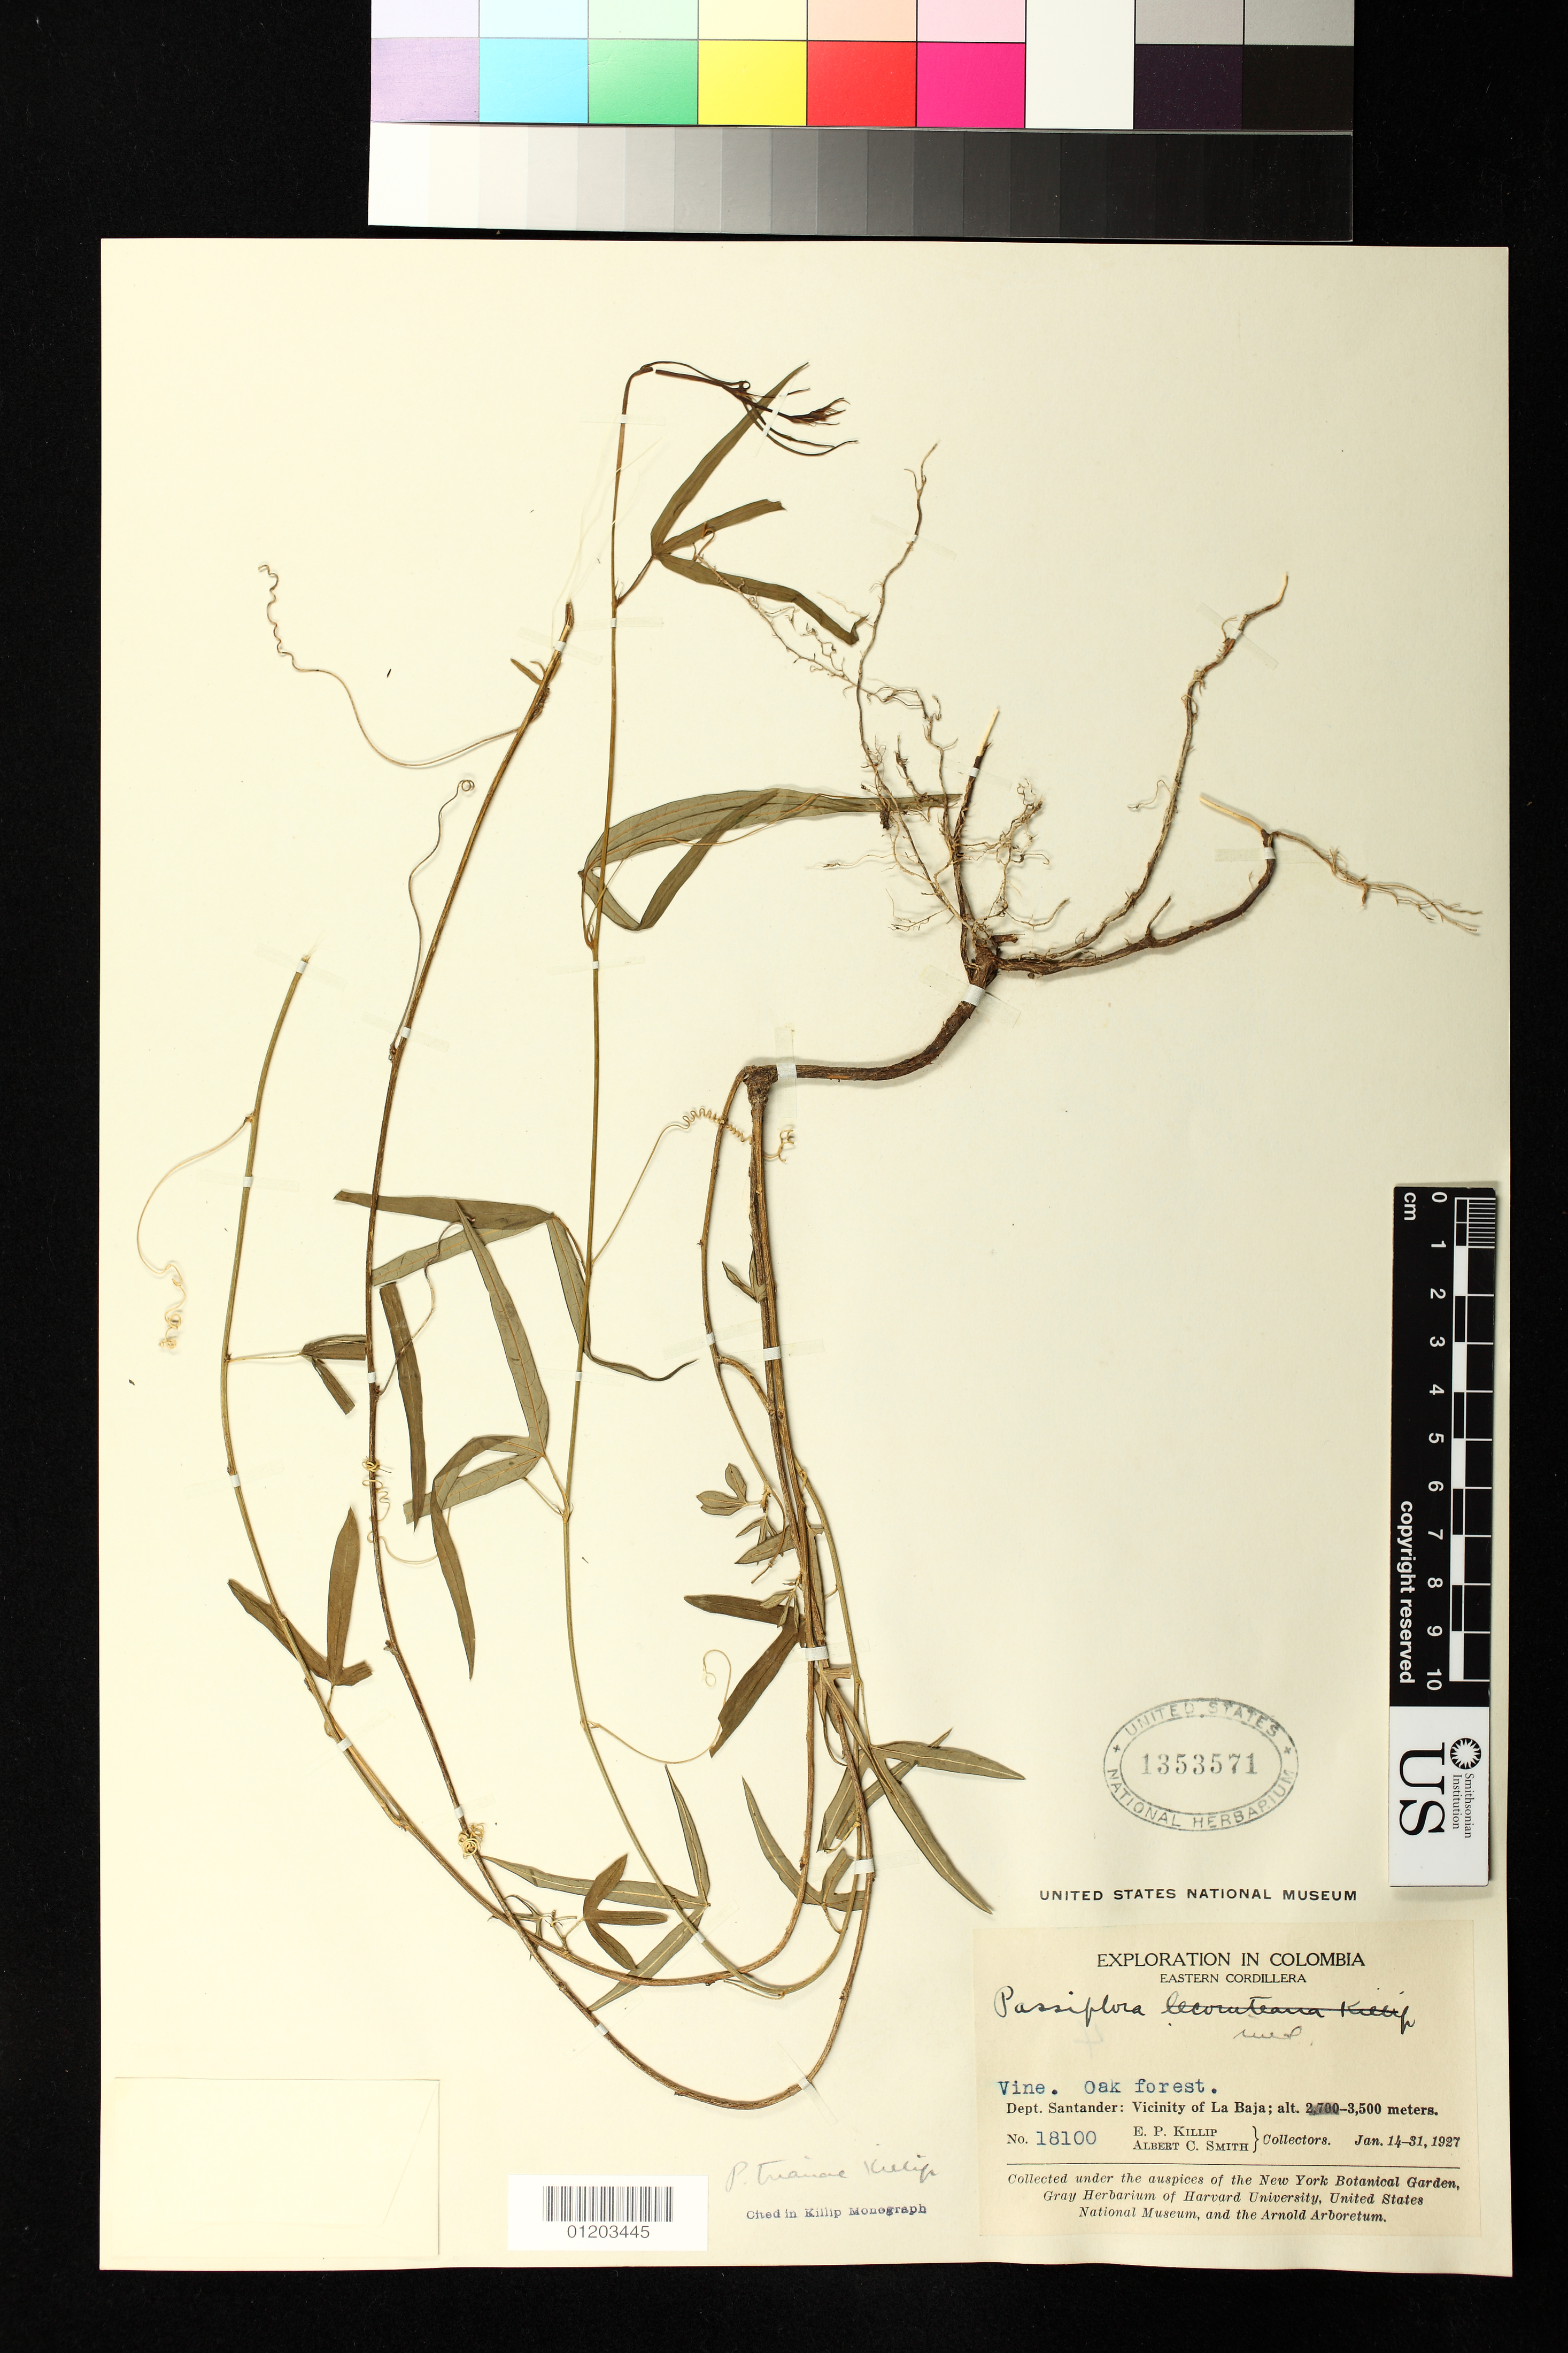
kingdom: Plantae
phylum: Tracheophyta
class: Magnoliopsida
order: Malpighiales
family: Passifloraceae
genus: Passiflora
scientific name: Passiflora trianae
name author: Killip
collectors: E. P. Killip & A. C. Smith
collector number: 18100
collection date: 1927-01-14/1927-01-31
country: Colombia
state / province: Santander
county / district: La Baja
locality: Eastern Cordillera,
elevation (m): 2700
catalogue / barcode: US 1353571